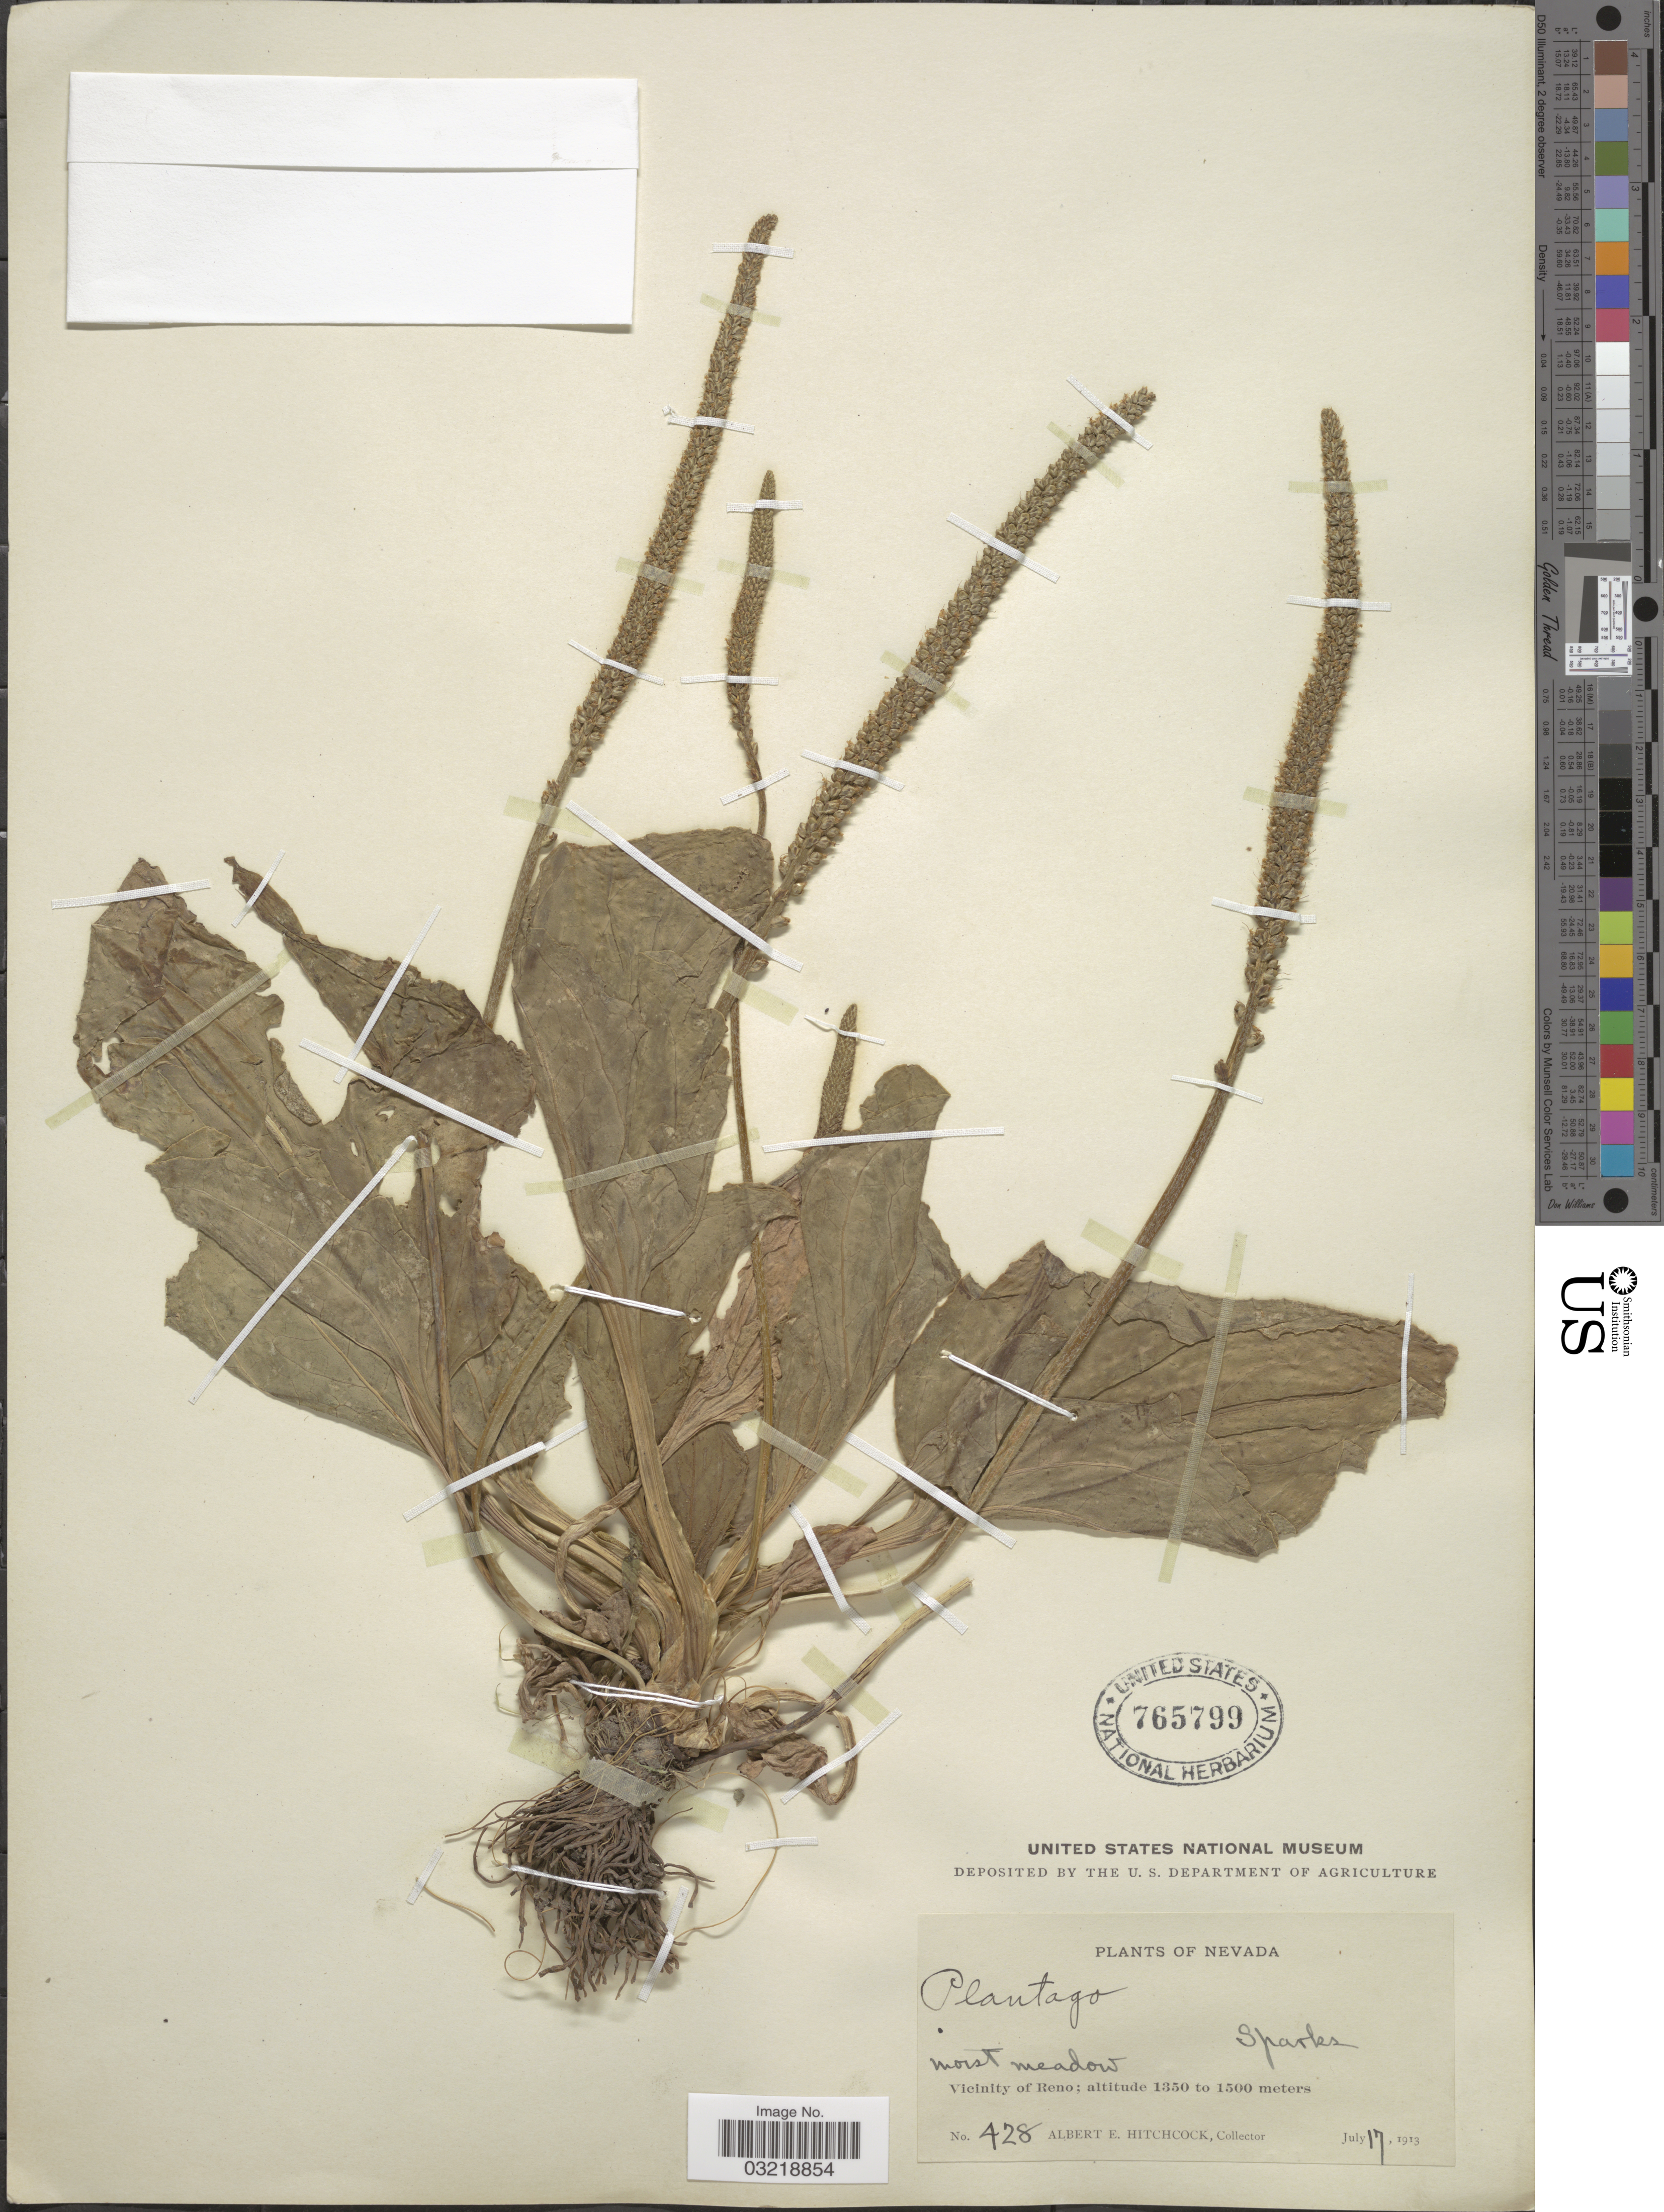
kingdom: Plantae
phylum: Tracheophyta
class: Magnoliopsida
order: Lamiales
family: Plantaginaceae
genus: Plantago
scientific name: Plantago major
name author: L.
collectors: A. Hitchcock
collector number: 428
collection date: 1913-07-17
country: United States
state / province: Nevada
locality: Vicinity of Reno.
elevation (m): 1350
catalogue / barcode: US 765799